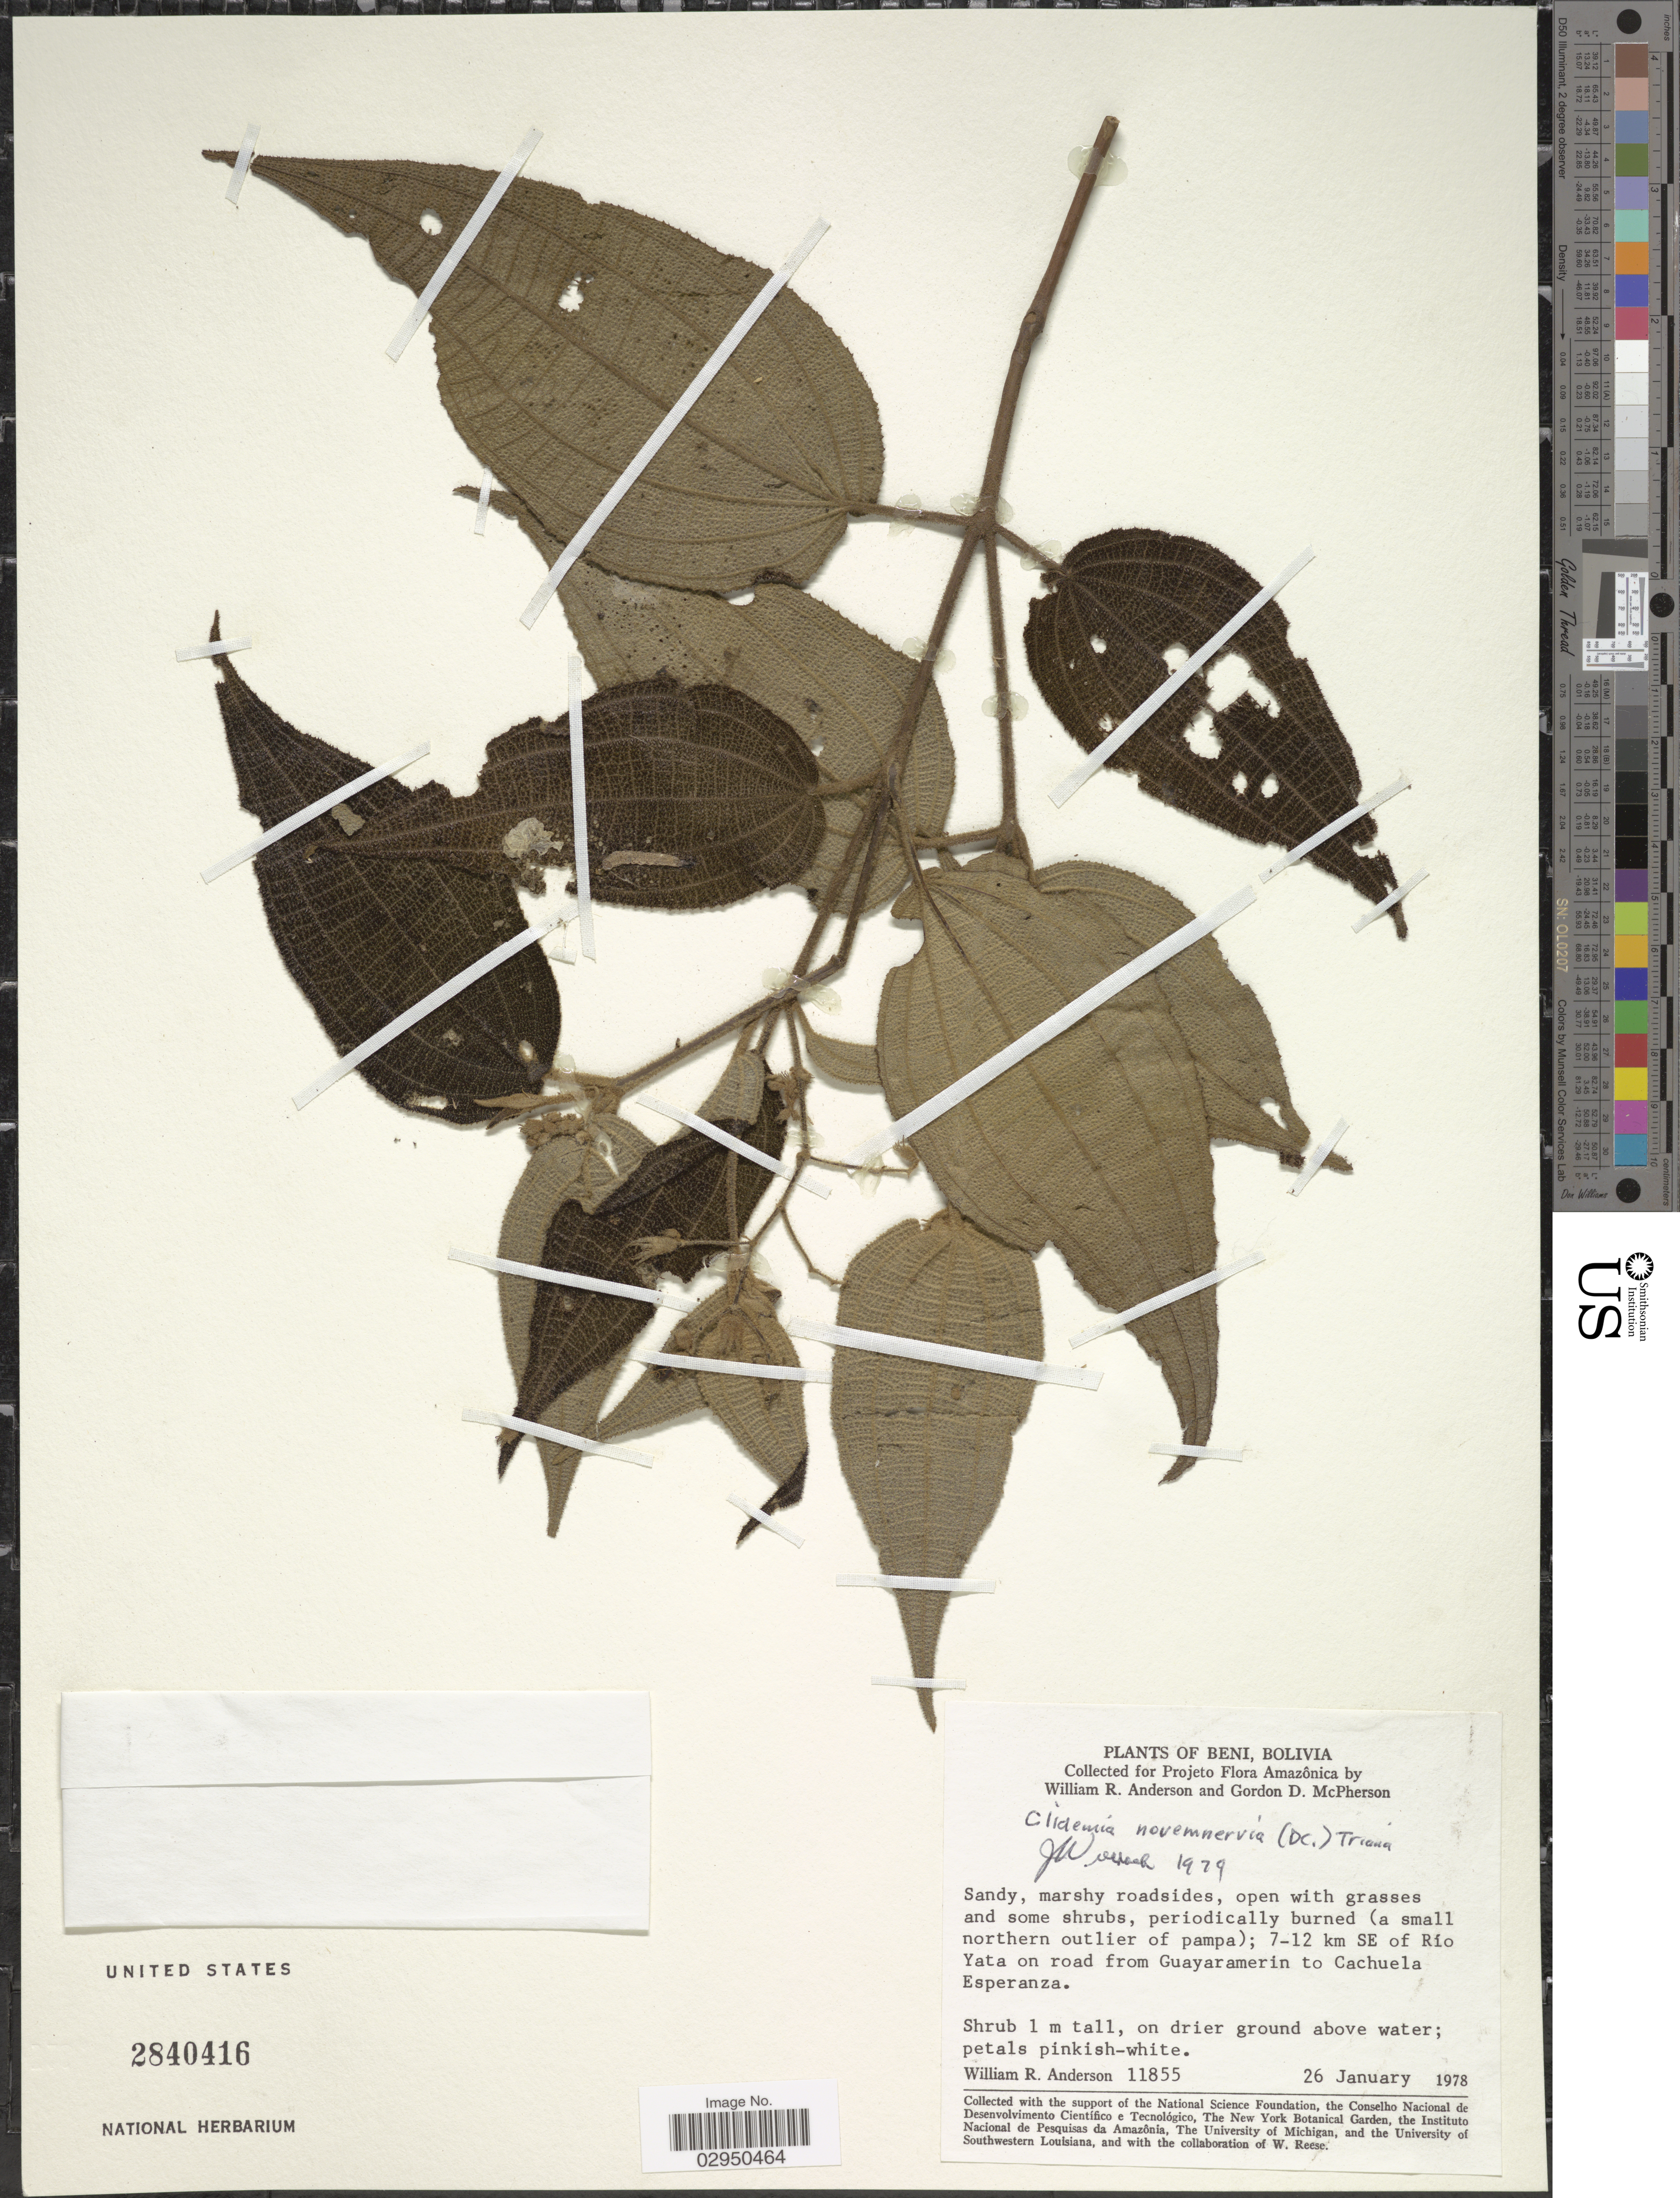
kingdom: Plantae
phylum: Tracheophyta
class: Magnoliopsida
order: Myrtales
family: Melastomataceae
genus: Clidemia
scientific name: Clidemia novemnervia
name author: (DC.) Triana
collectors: W. R. Anderson & G. D. McPherson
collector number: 11855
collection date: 1978-01-26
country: Bolivia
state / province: Beni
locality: (A small northern outlier of pampa; 7-12 km SE of Río Yata on road from Guayaramerin to Cachuela Esperanza.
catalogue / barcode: US 2840416